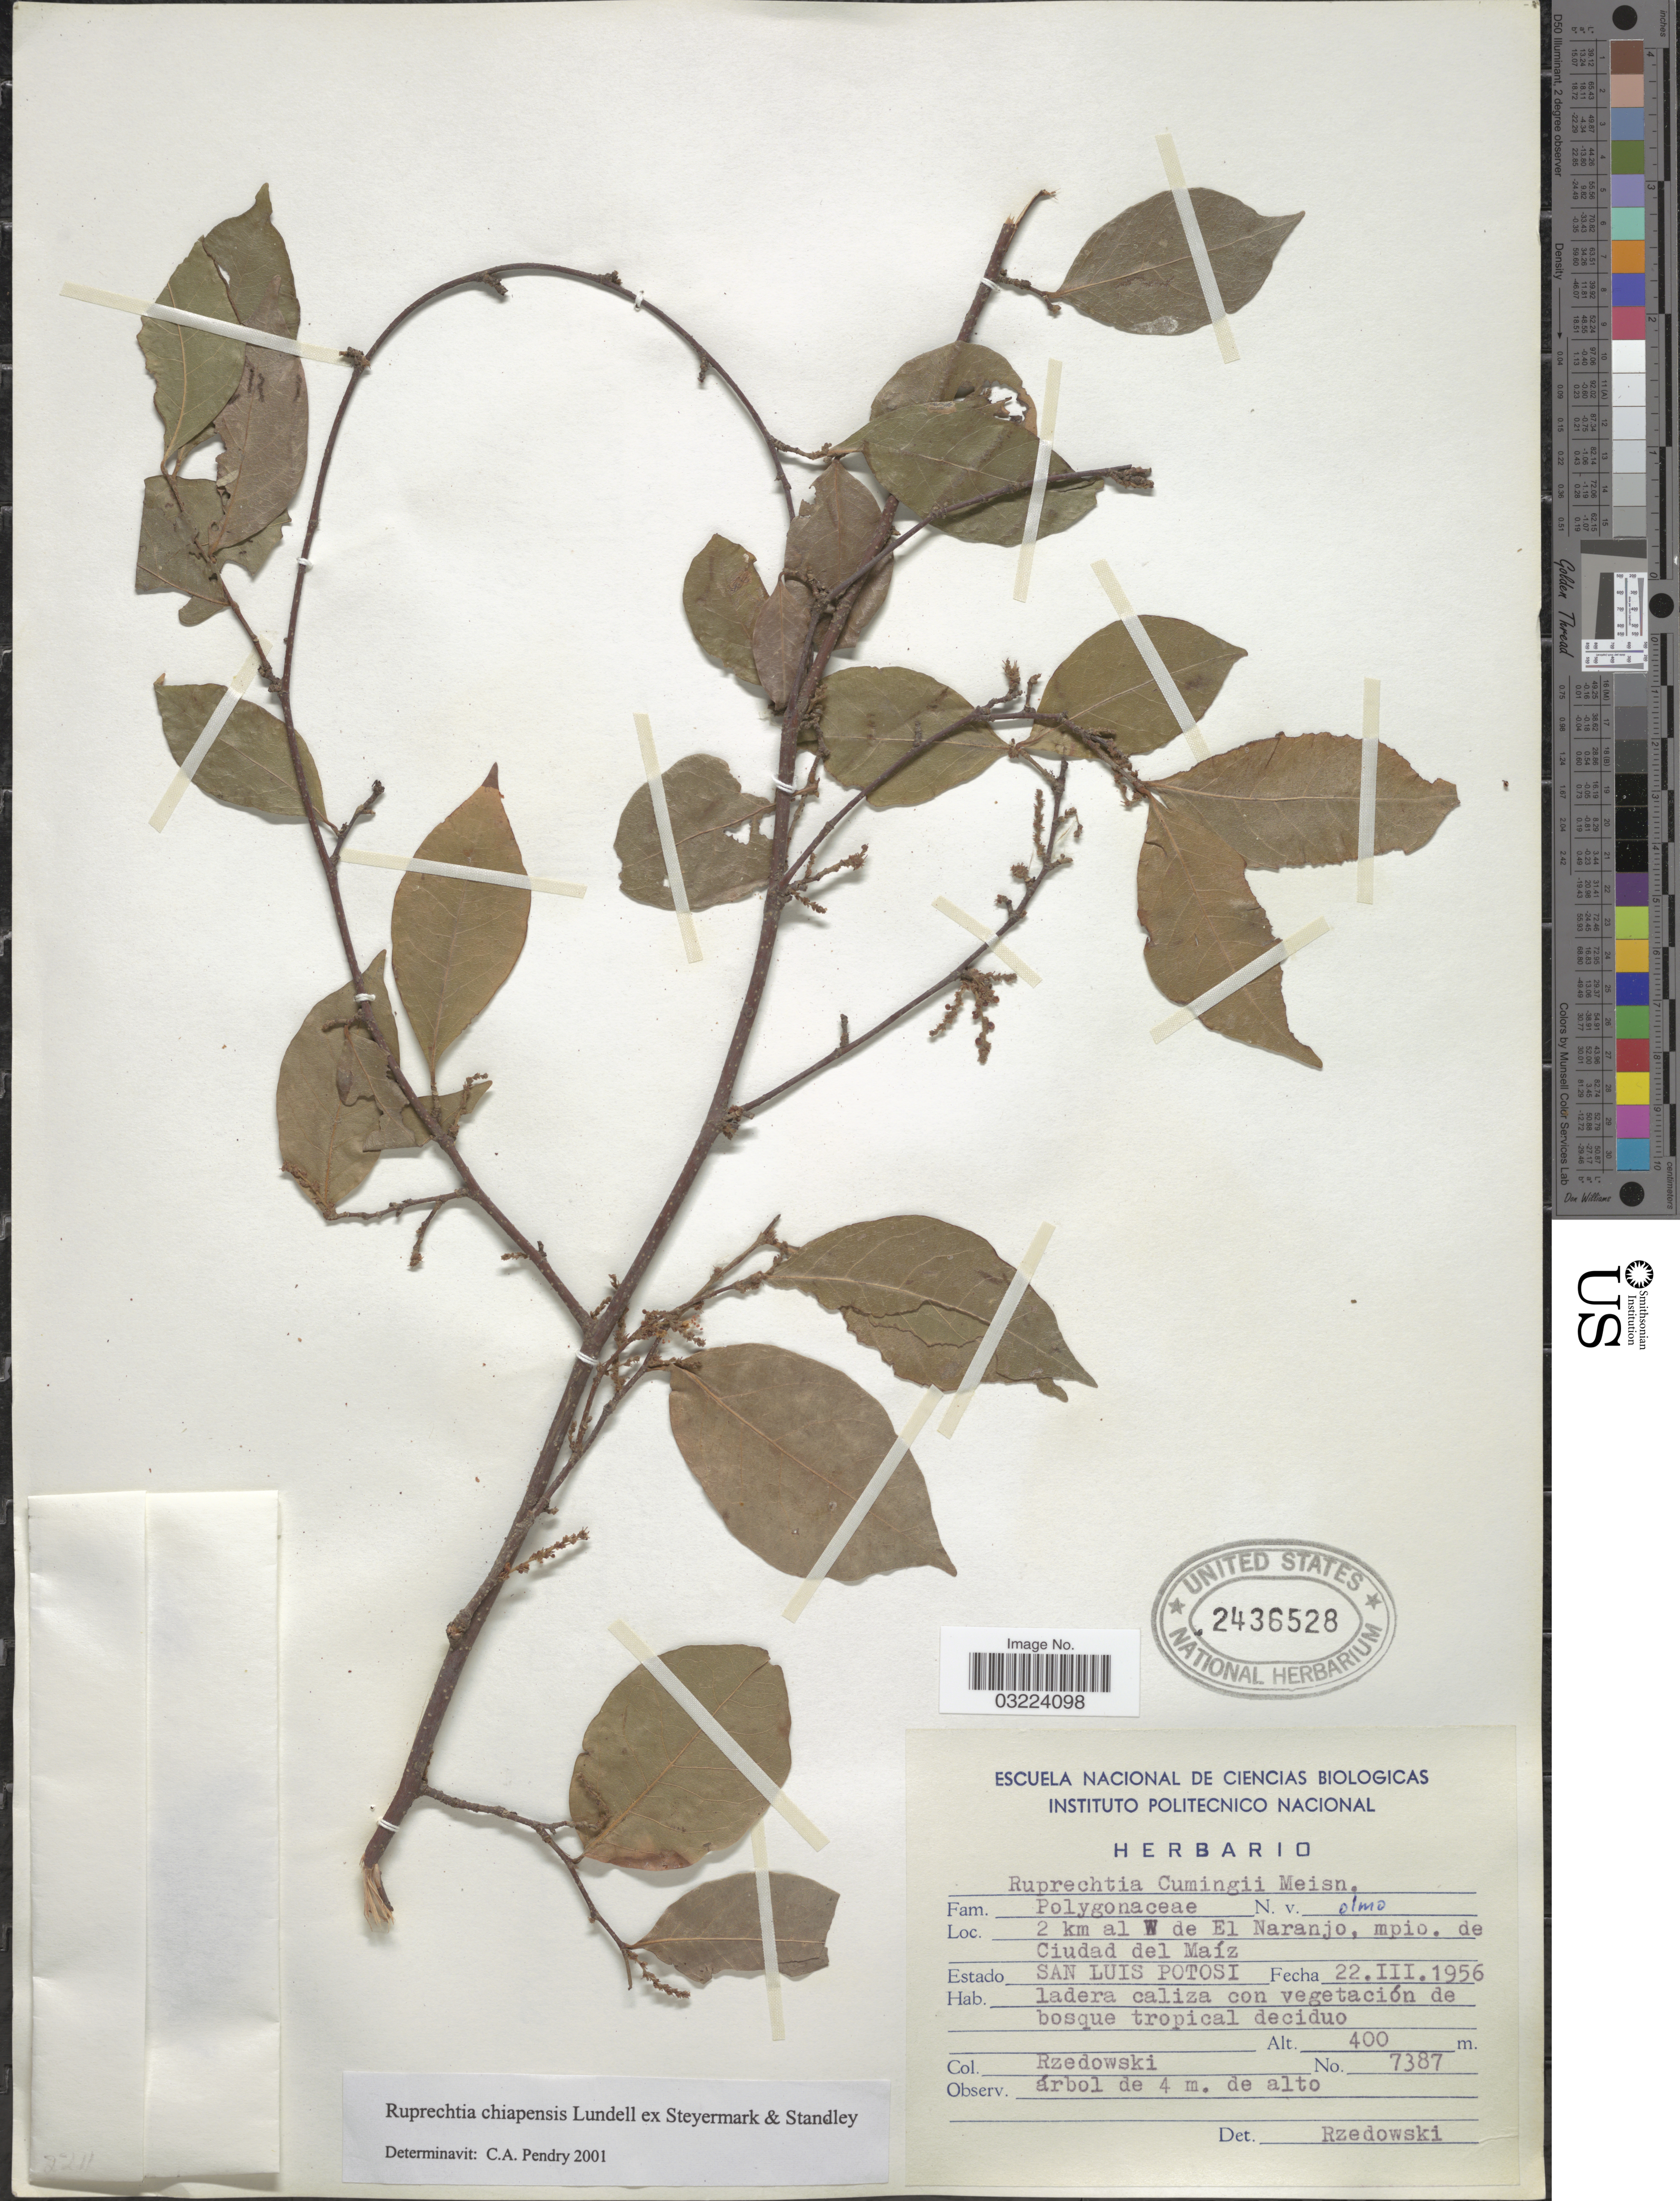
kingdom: Plantae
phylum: Tracheophyta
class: Magnoliopsida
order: Caryophyllales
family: Polygonaceae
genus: Ruprechtia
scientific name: Ruprechtia chiapensis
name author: Lundell ex Standl. & Steyerm.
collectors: Rzedowski, --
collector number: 7387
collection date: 1956-03-22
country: Mexico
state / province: San Luis Potosí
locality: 2 km al W de El Naranjo, mpio. de Ciudad del Maíz.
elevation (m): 400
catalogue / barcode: US 2436528